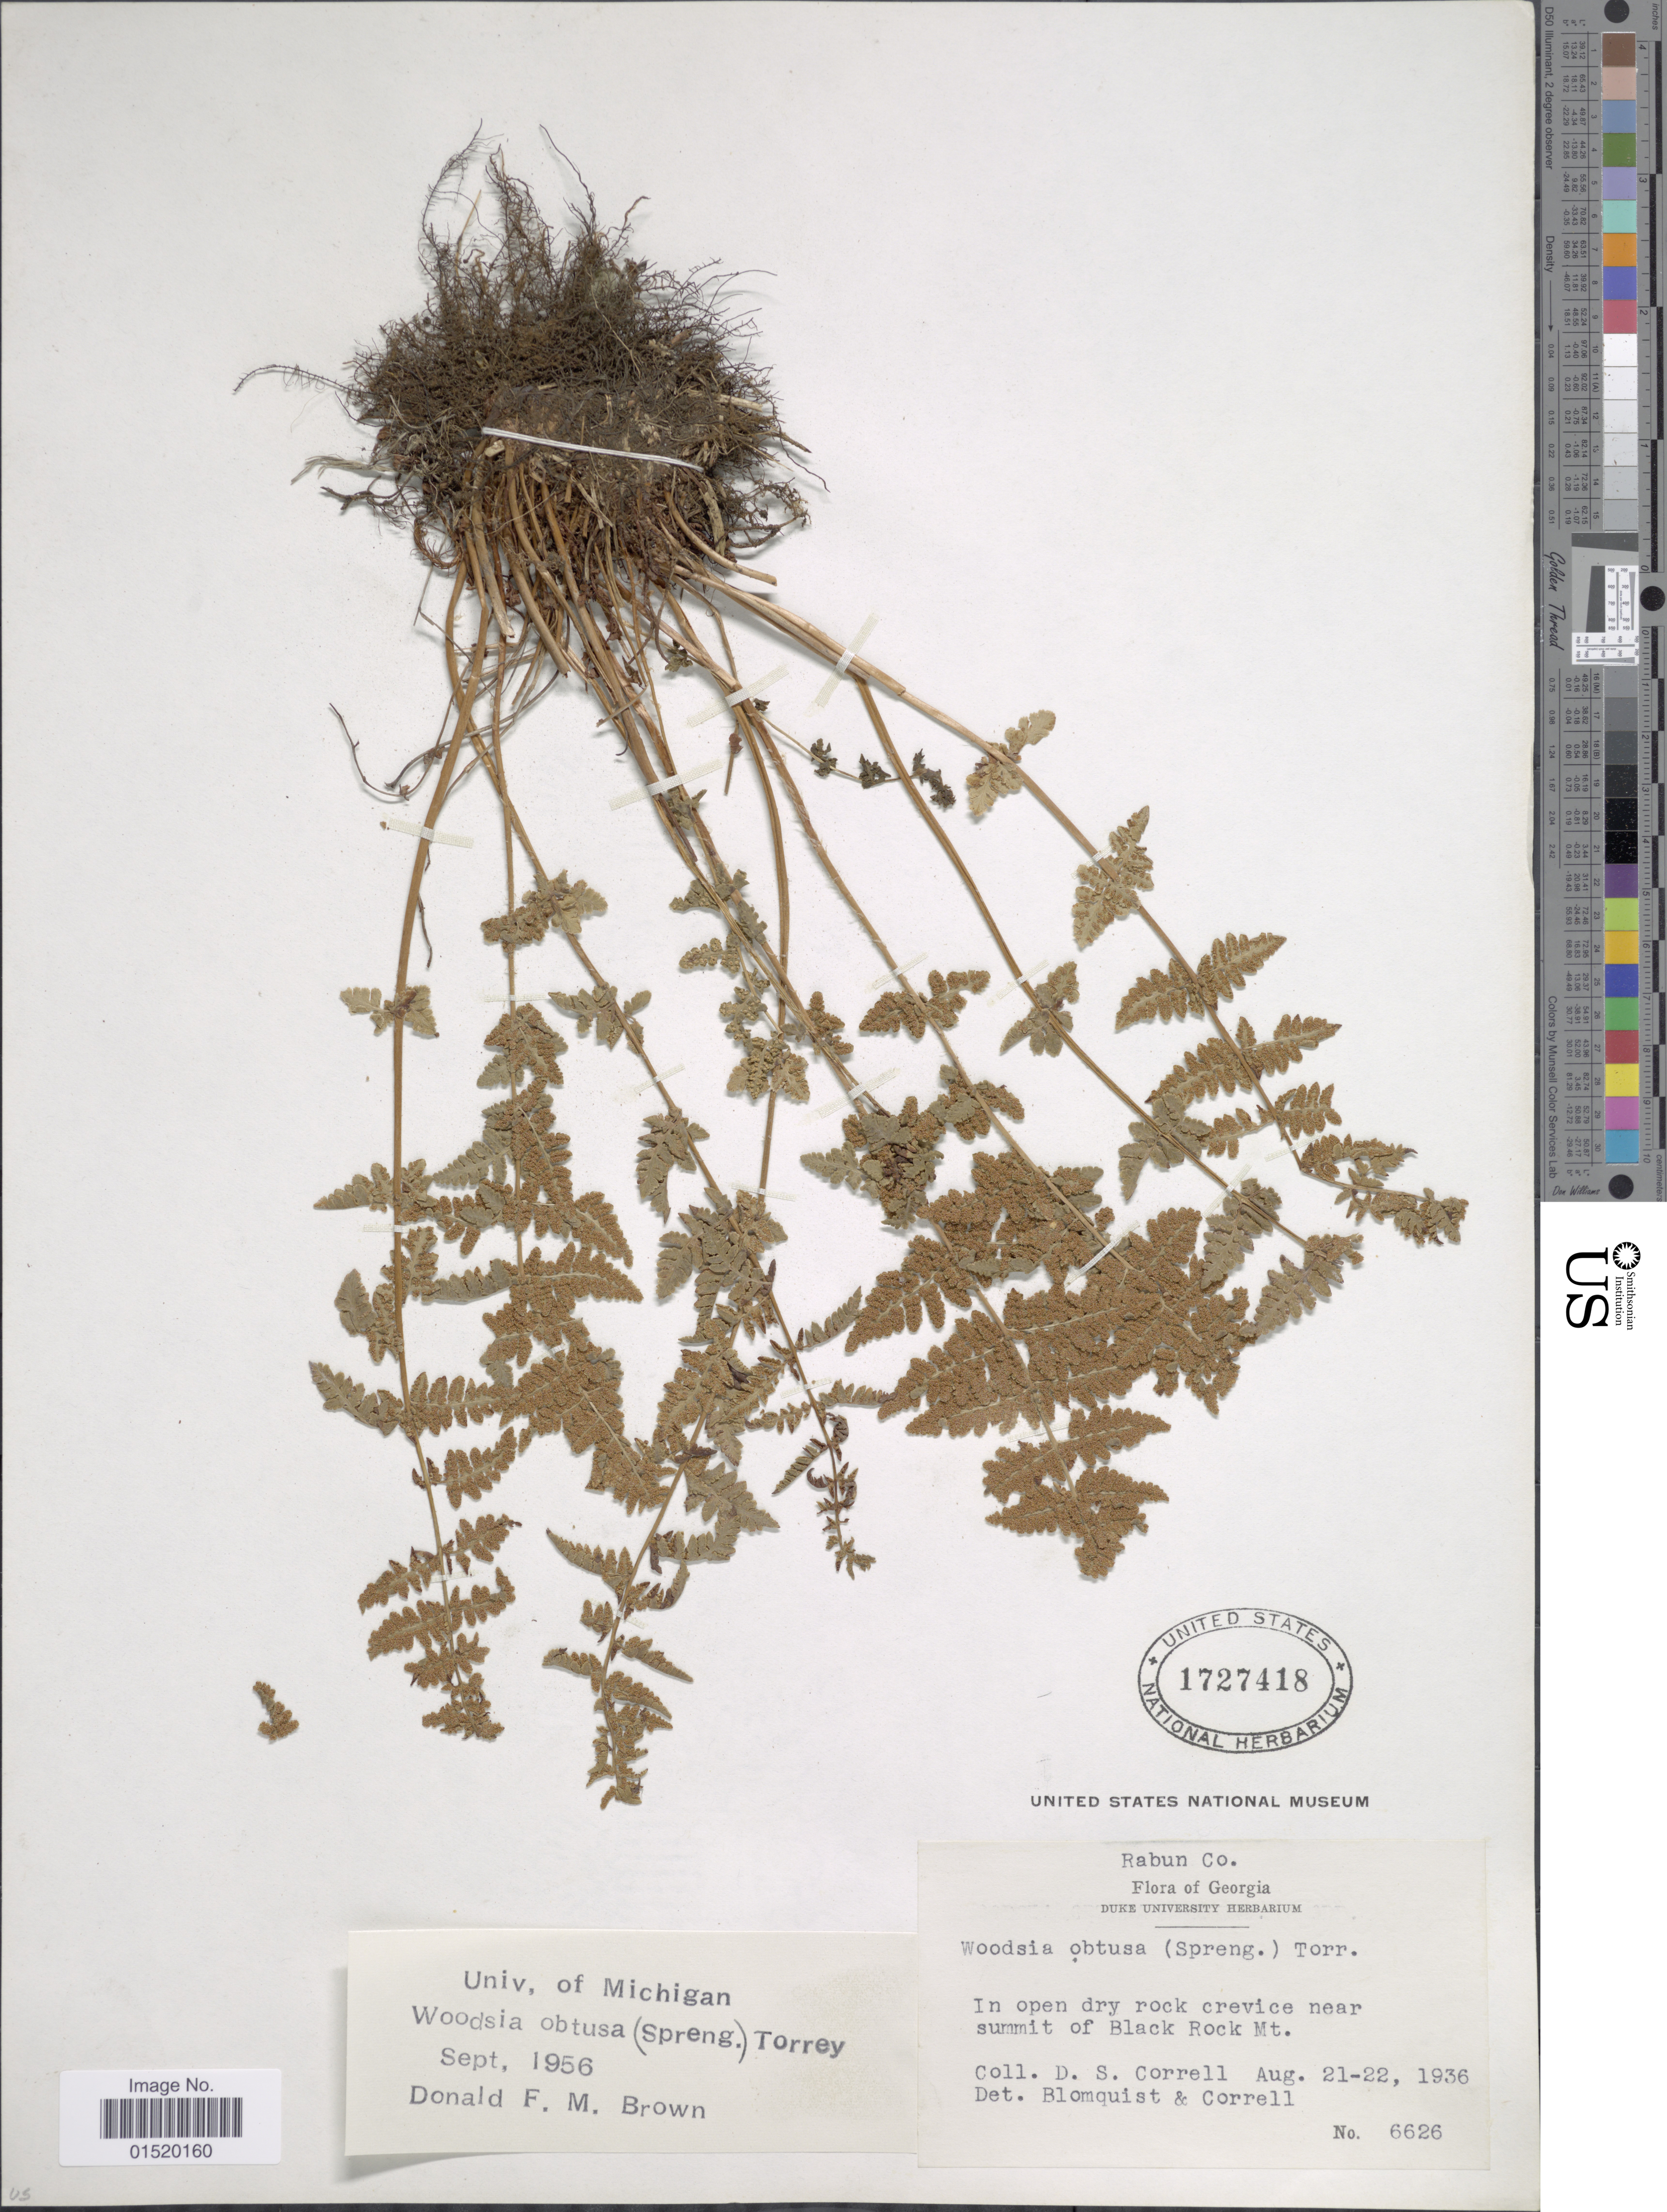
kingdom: Plantae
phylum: Tracheophyta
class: Polypodiopsida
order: Polypodiales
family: Woodsiaceae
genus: Woodsia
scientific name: Woodsia obtusa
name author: (Spreng.) Torr.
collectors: D. S. Correll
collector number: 6626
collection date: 1936-08-21/1936-08-22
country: United States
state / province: Georgia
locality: Rabun Co, In open dry rock crevice near summit of Black Rock Mt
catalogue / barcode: US 1727418